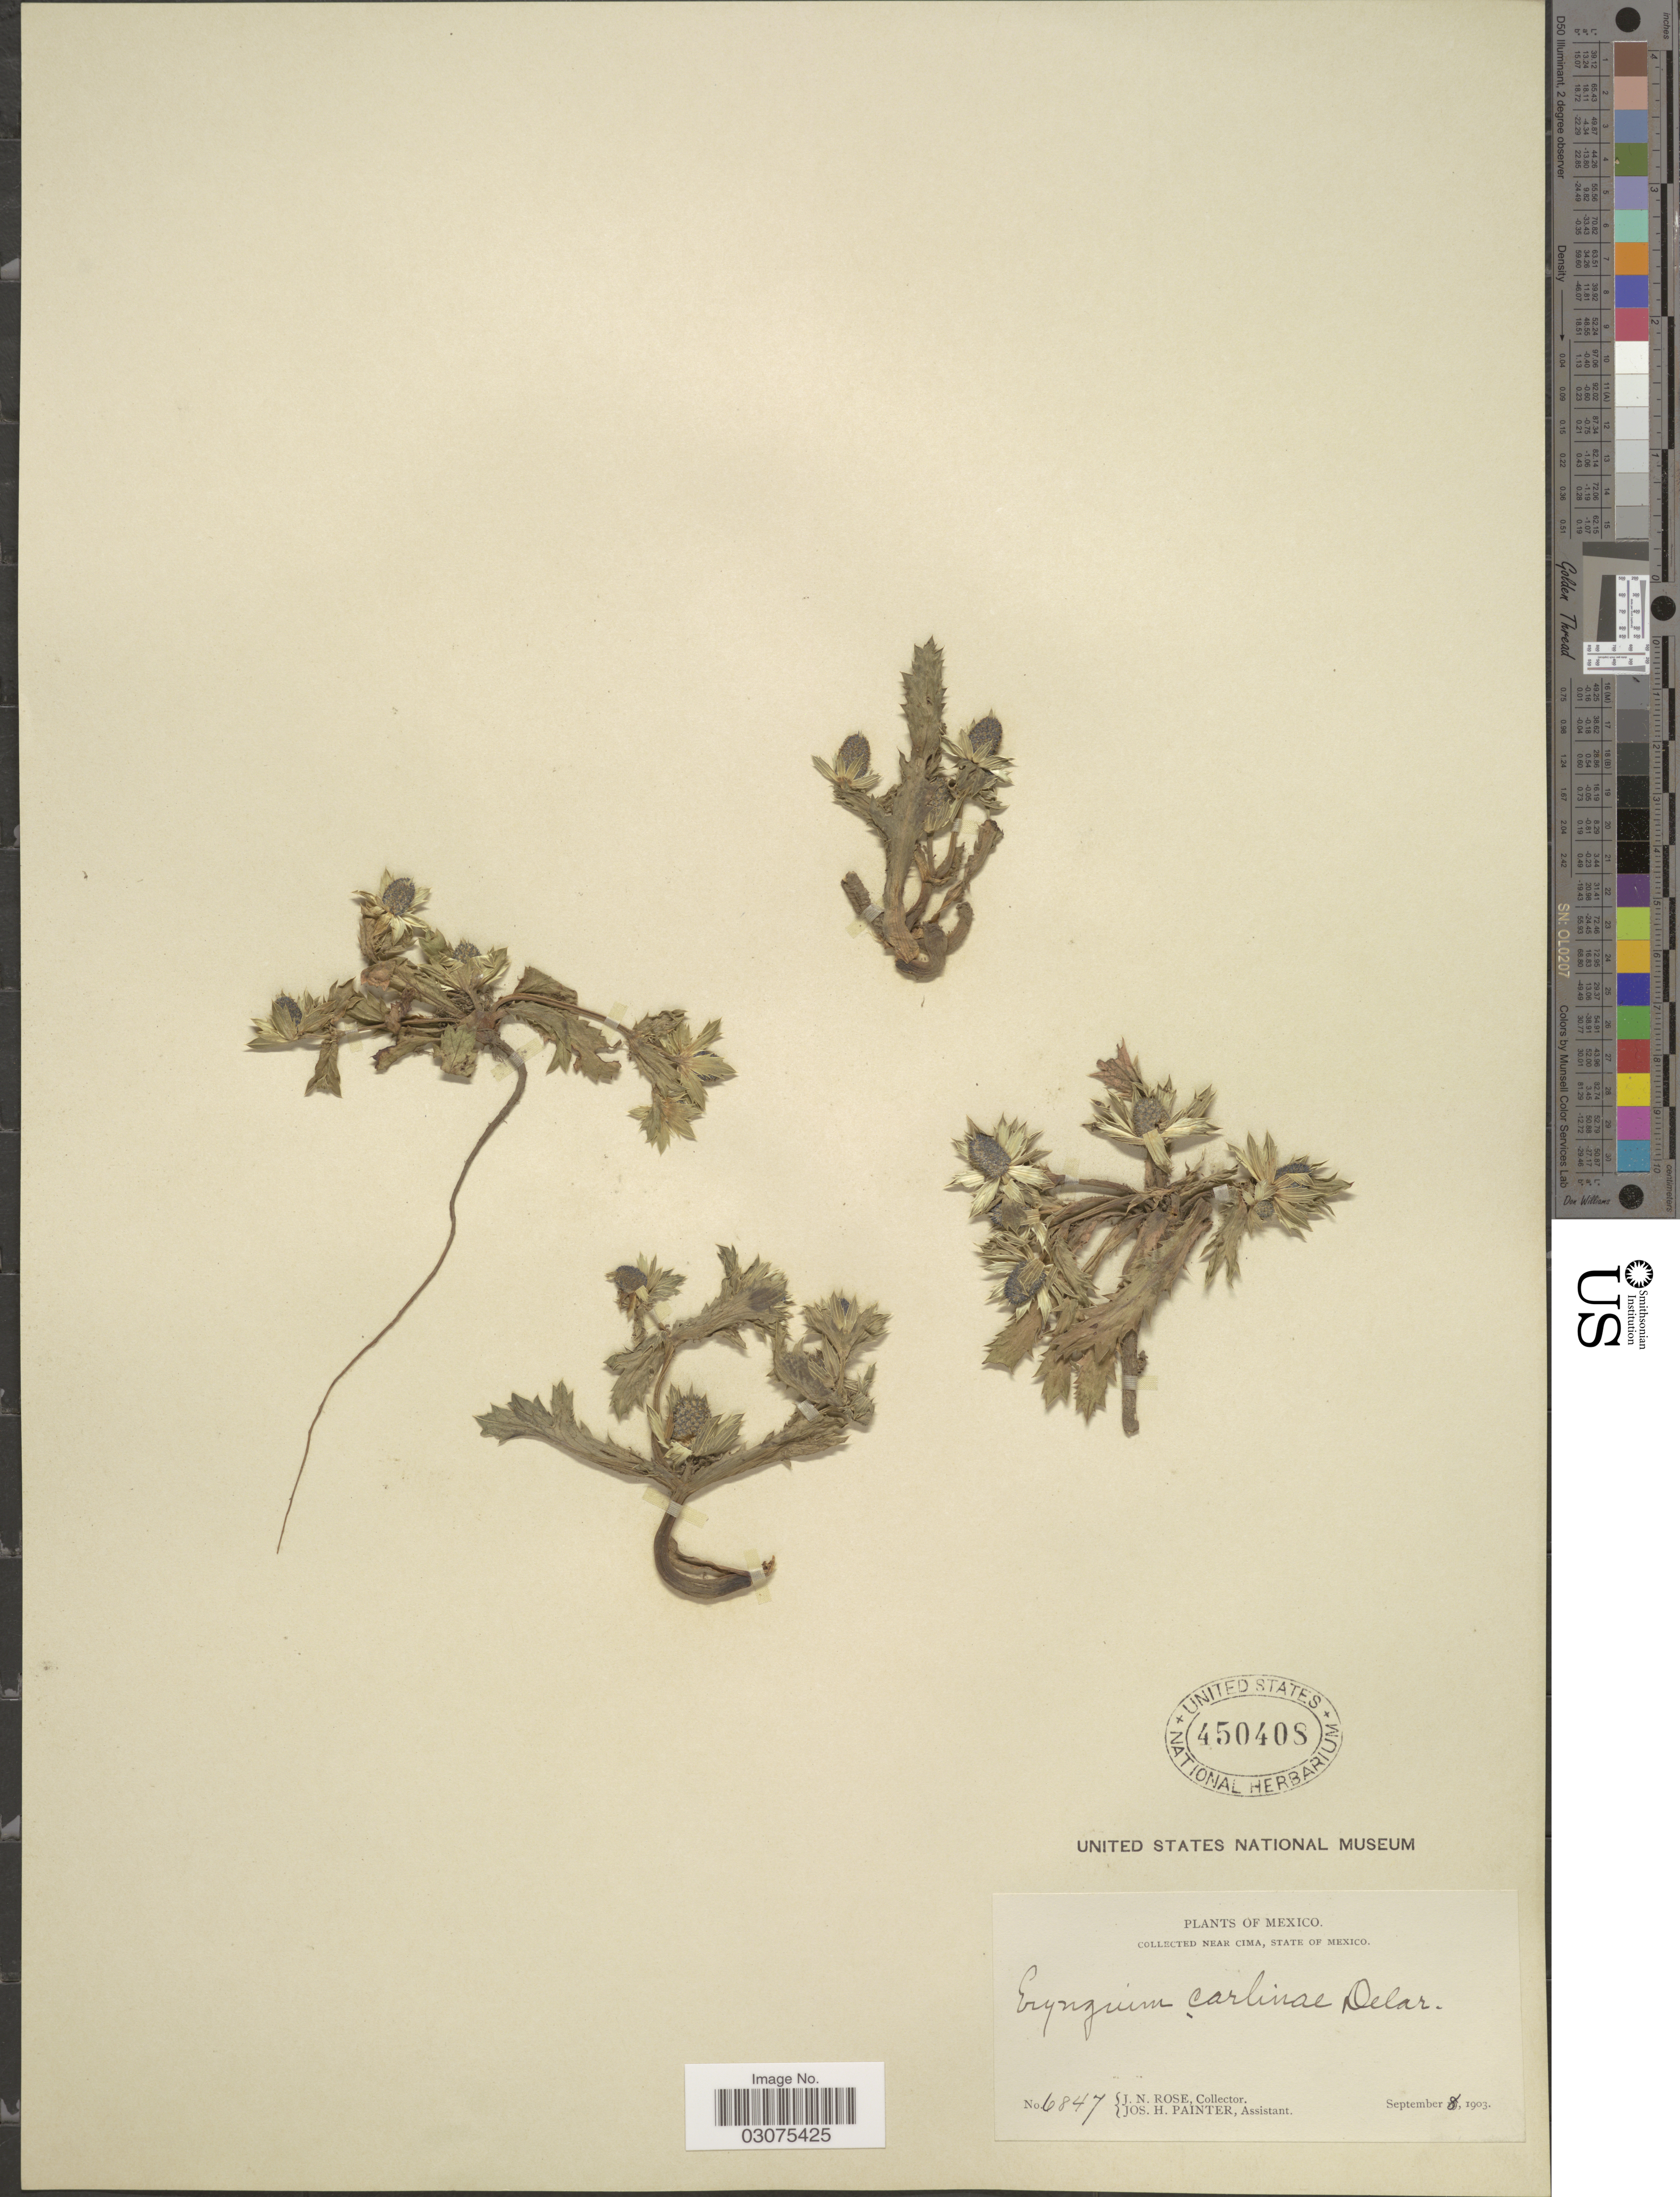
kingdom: Plantae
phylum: Tracheophyta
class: Magnoliopsida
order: Apiales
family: Apiaceae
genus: Eryngium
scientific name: Eryngium carlinae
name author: F. Delaroche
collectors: J. N. Rose & J. H. Painter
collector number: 6847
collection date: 1903-09-08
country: Mexico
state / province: México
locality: Near Cima.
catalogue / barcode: US 450408